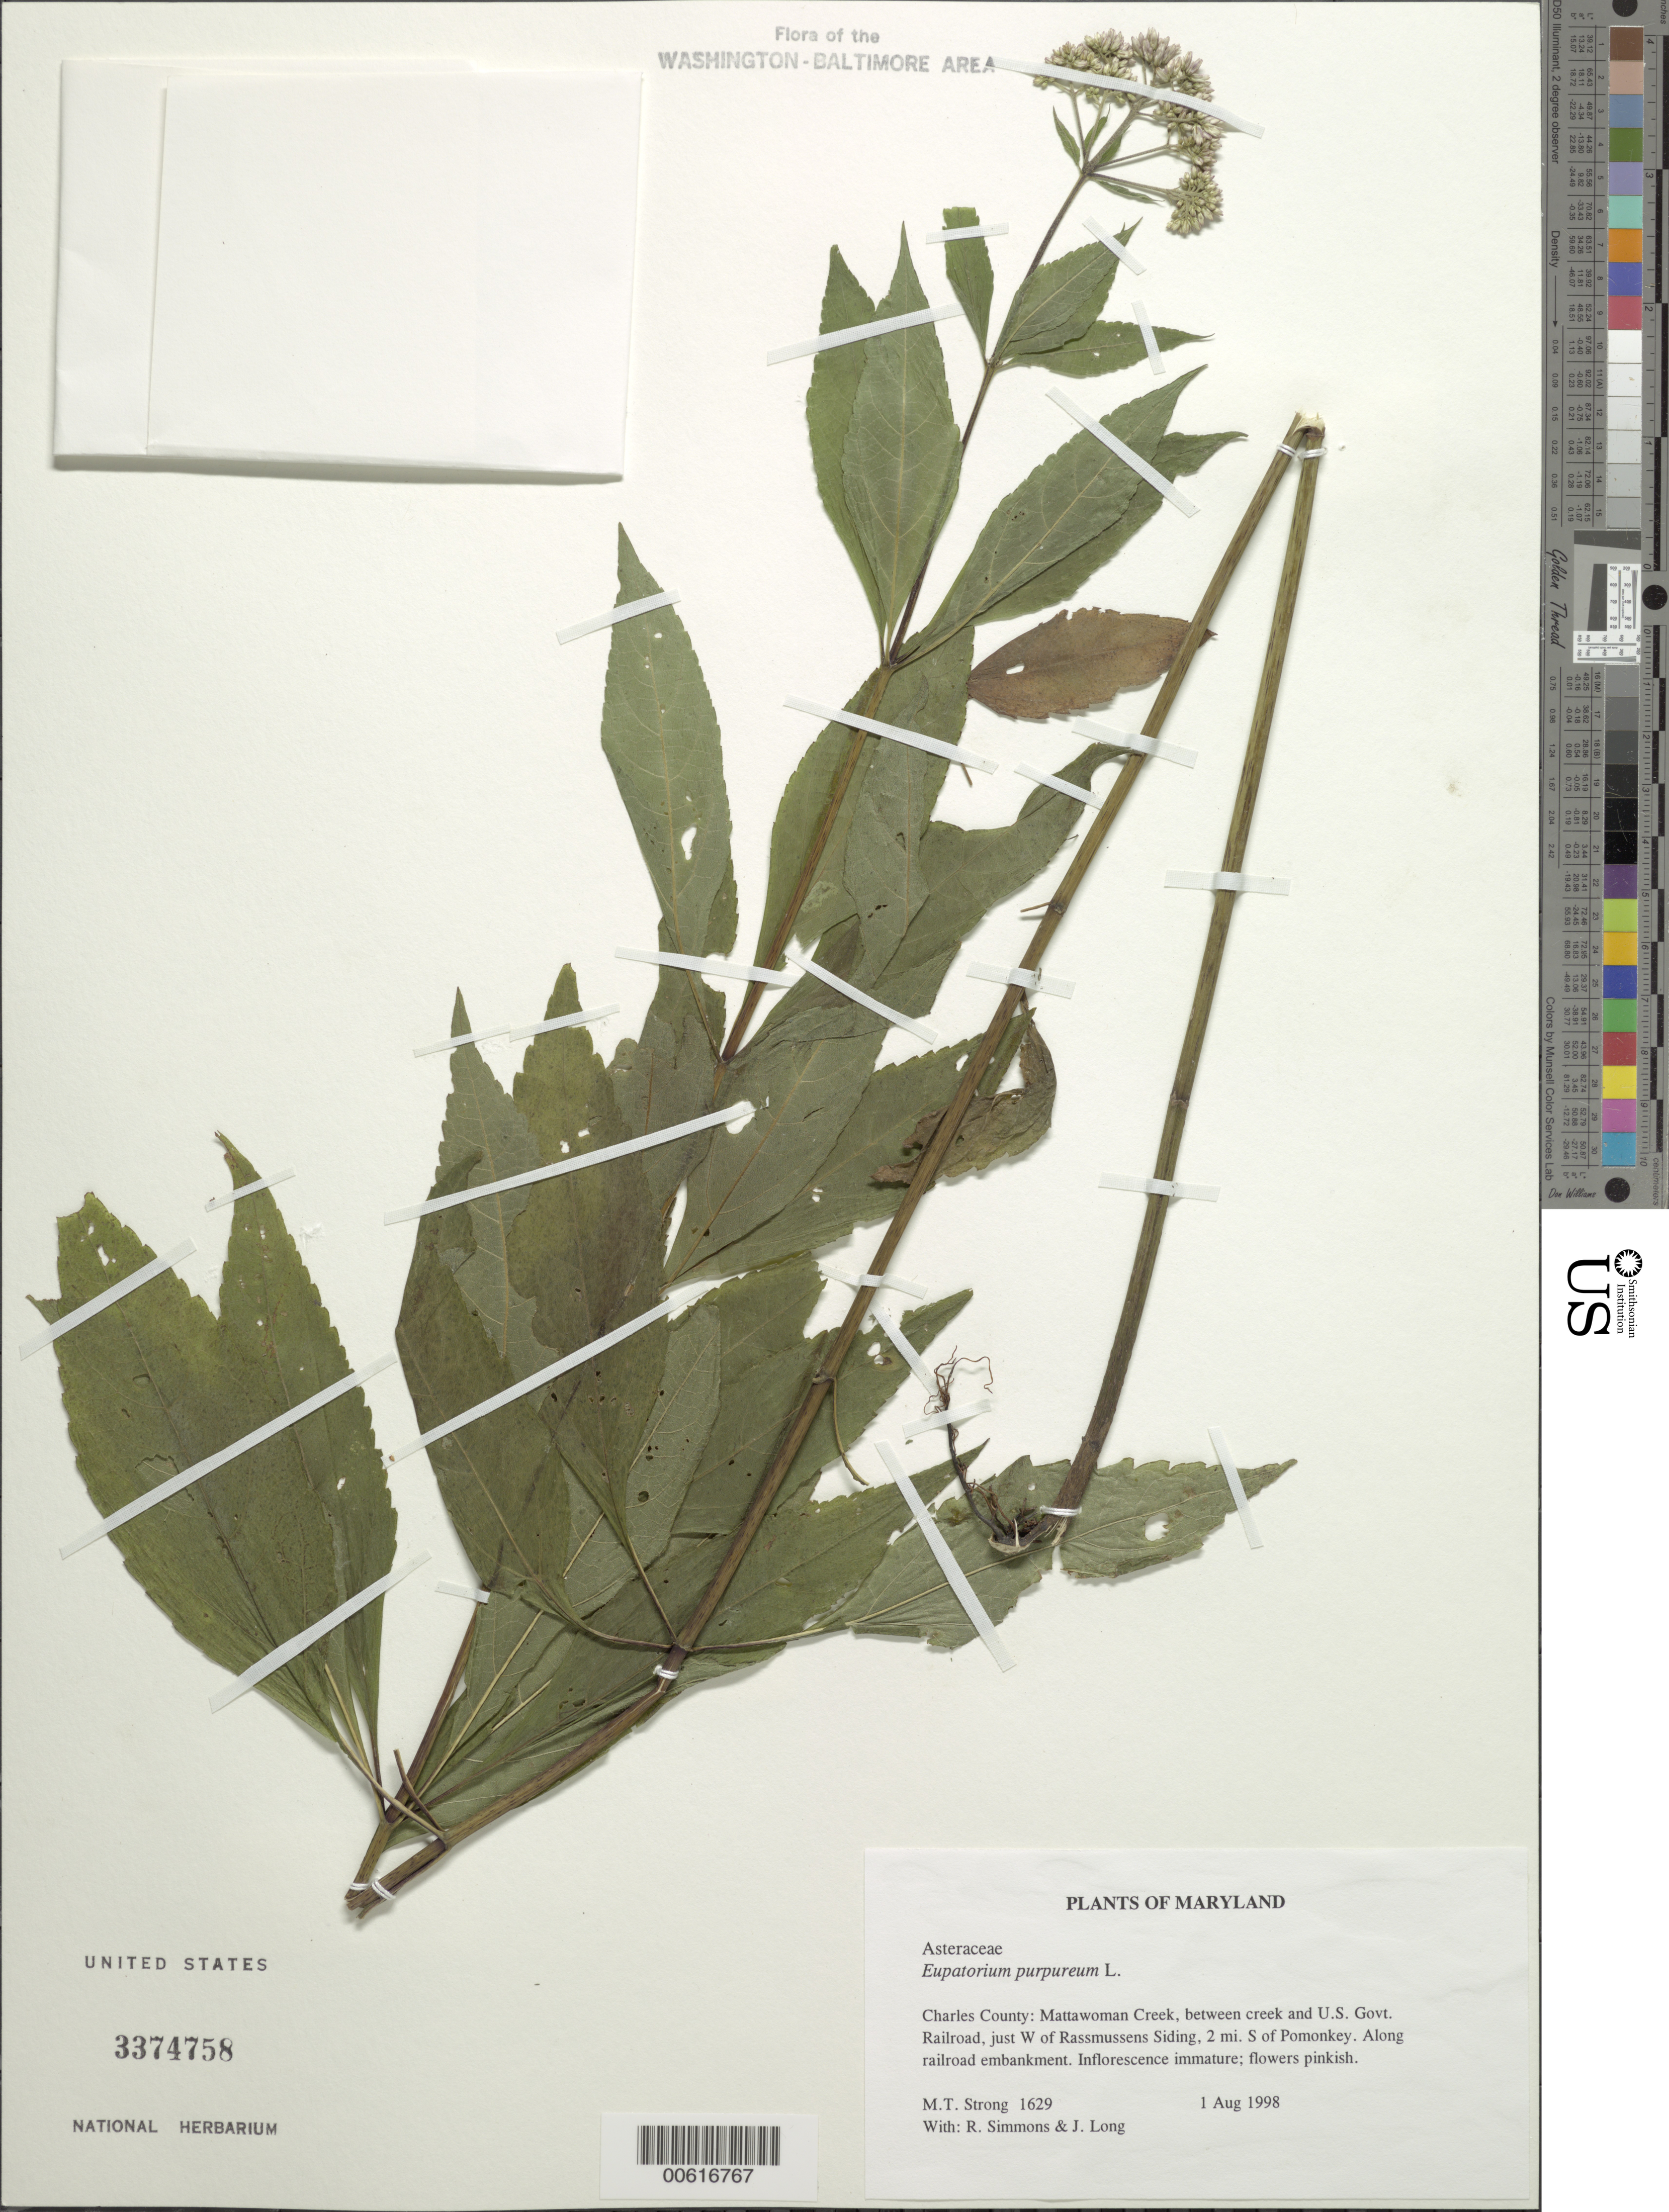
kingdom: Plantae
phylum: Tracheophyta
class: Magnoliopsida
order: Asterales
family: Asteraceae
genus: Eupatorium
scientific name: Eupatorium purpureum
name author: (L.) E.E. Lamont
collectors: M. T. Strong, R. Simmons & J. Long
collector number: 1629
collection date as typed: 01 Aug 1998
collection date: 1998-08-01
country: United States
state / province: Maryland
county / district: Charles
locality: Mattawoman Creek, between creek and U.S. Govt. Railroad, just W of Rassmussens Siding, 2 mi. S of Pomonkey.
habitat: Along railroad embankment.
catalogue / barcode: US 3374758